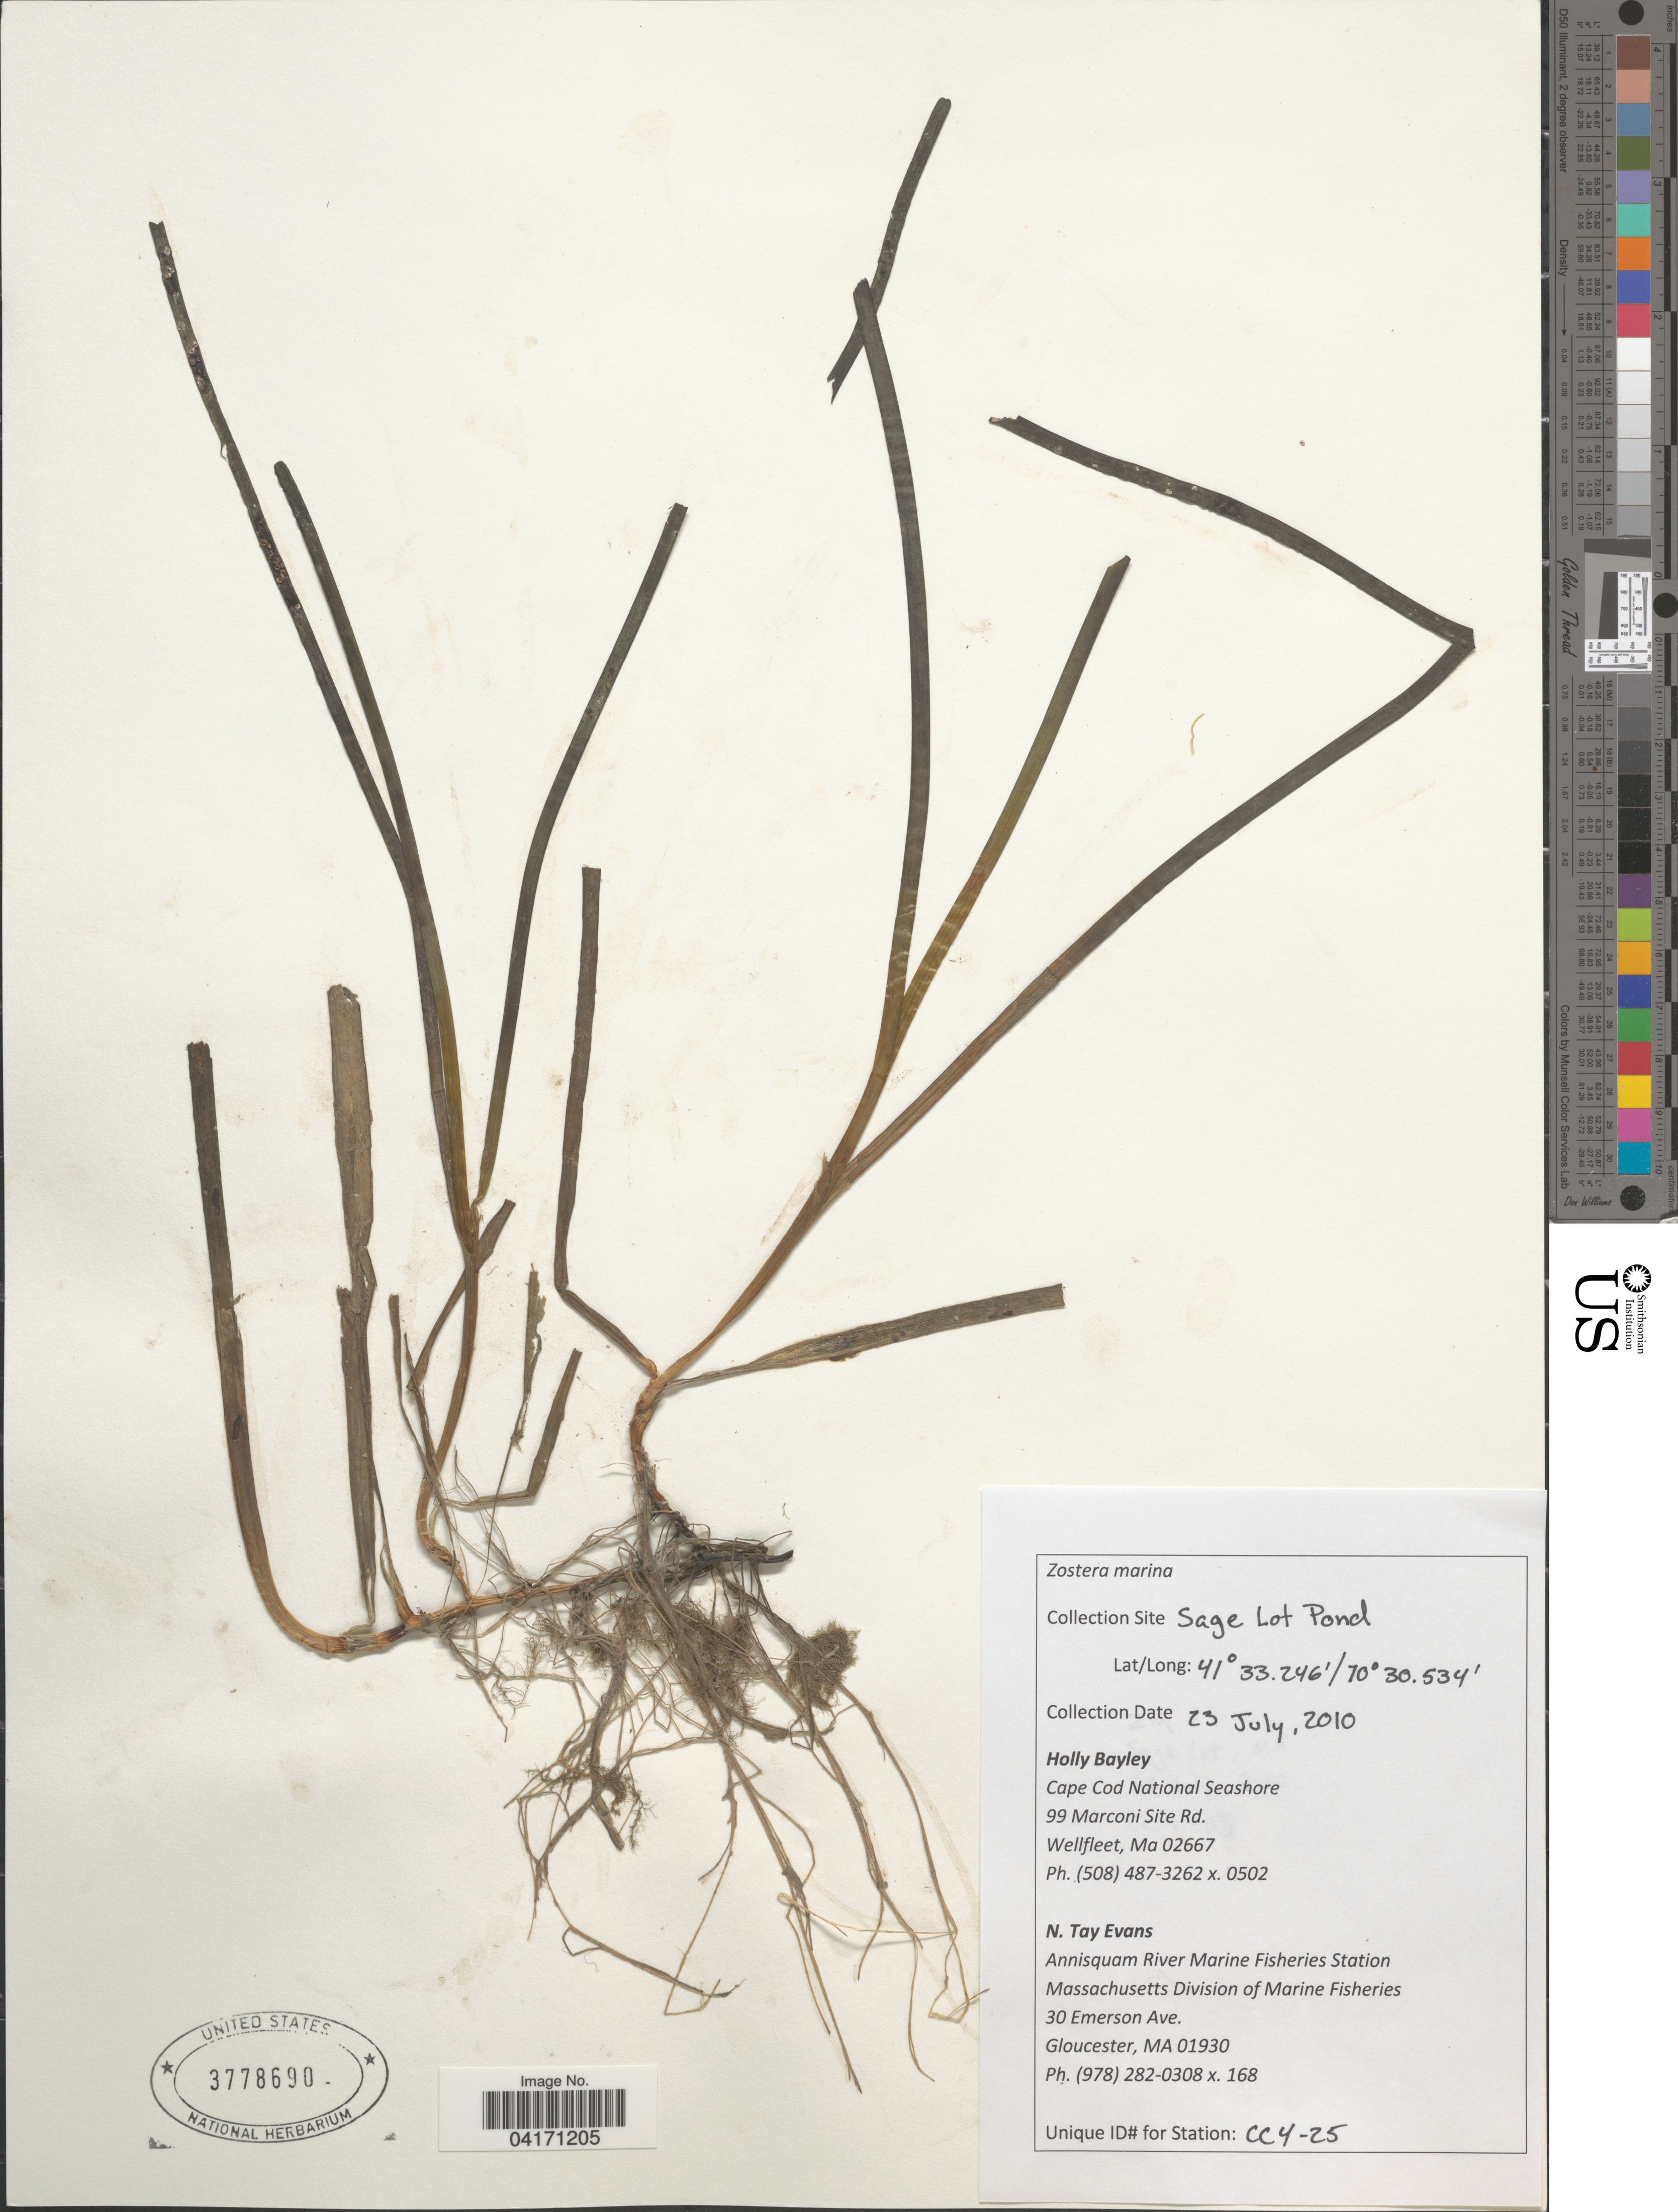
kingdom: Plantae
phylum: Tracheophyta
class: Liliopsida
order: Alismatales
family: Zosteraceae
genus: Zostera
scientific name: Zostera marina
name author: L.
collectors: H. Bayley & N. Evans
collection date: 2010-07-23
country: United States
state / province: Massachusetts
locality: Sage Lot Pond.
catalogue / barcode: US 3778690